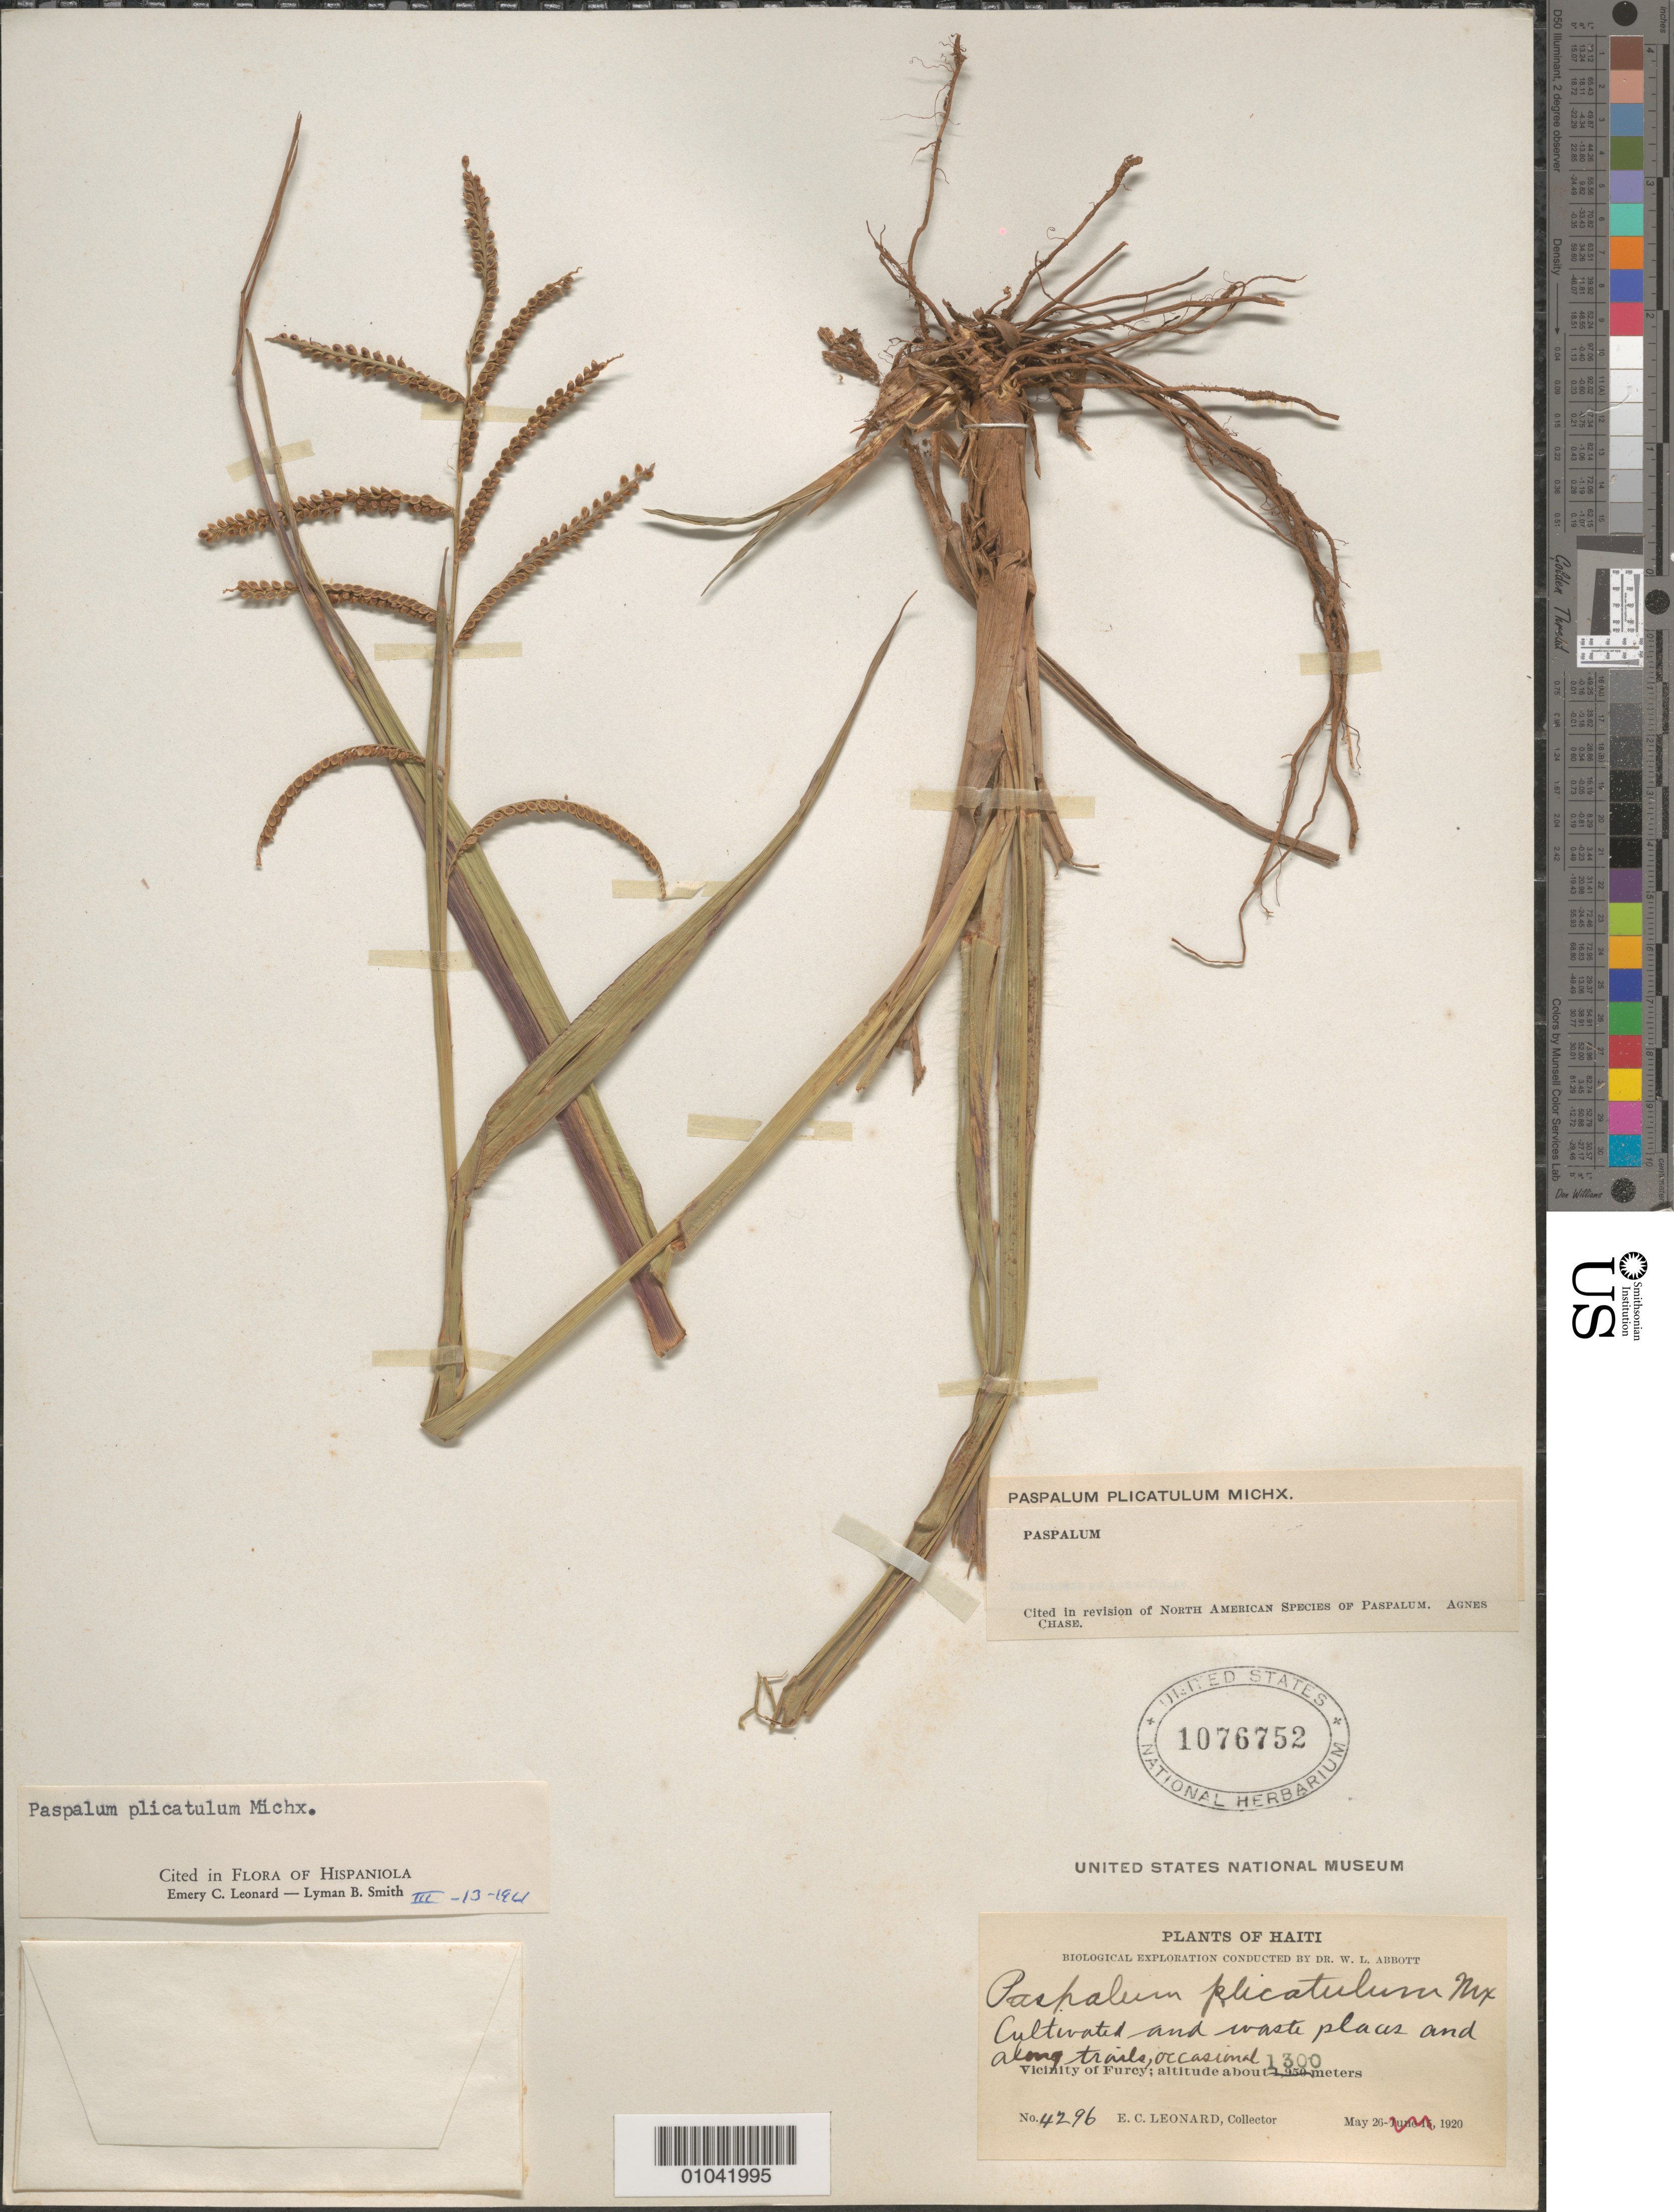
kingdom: Plantae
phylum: Tracheophyta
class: Liliopsida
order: Poales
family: Poaceae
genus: Paspalum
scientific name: Paspalum plicatulum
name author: Michx.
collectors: E. C. Leonard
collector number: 4296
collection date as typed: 26 May 1920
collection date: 1920-05-26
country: Haiti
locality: Vicinity of Furcy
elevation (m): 1300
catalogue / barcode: US 1076752